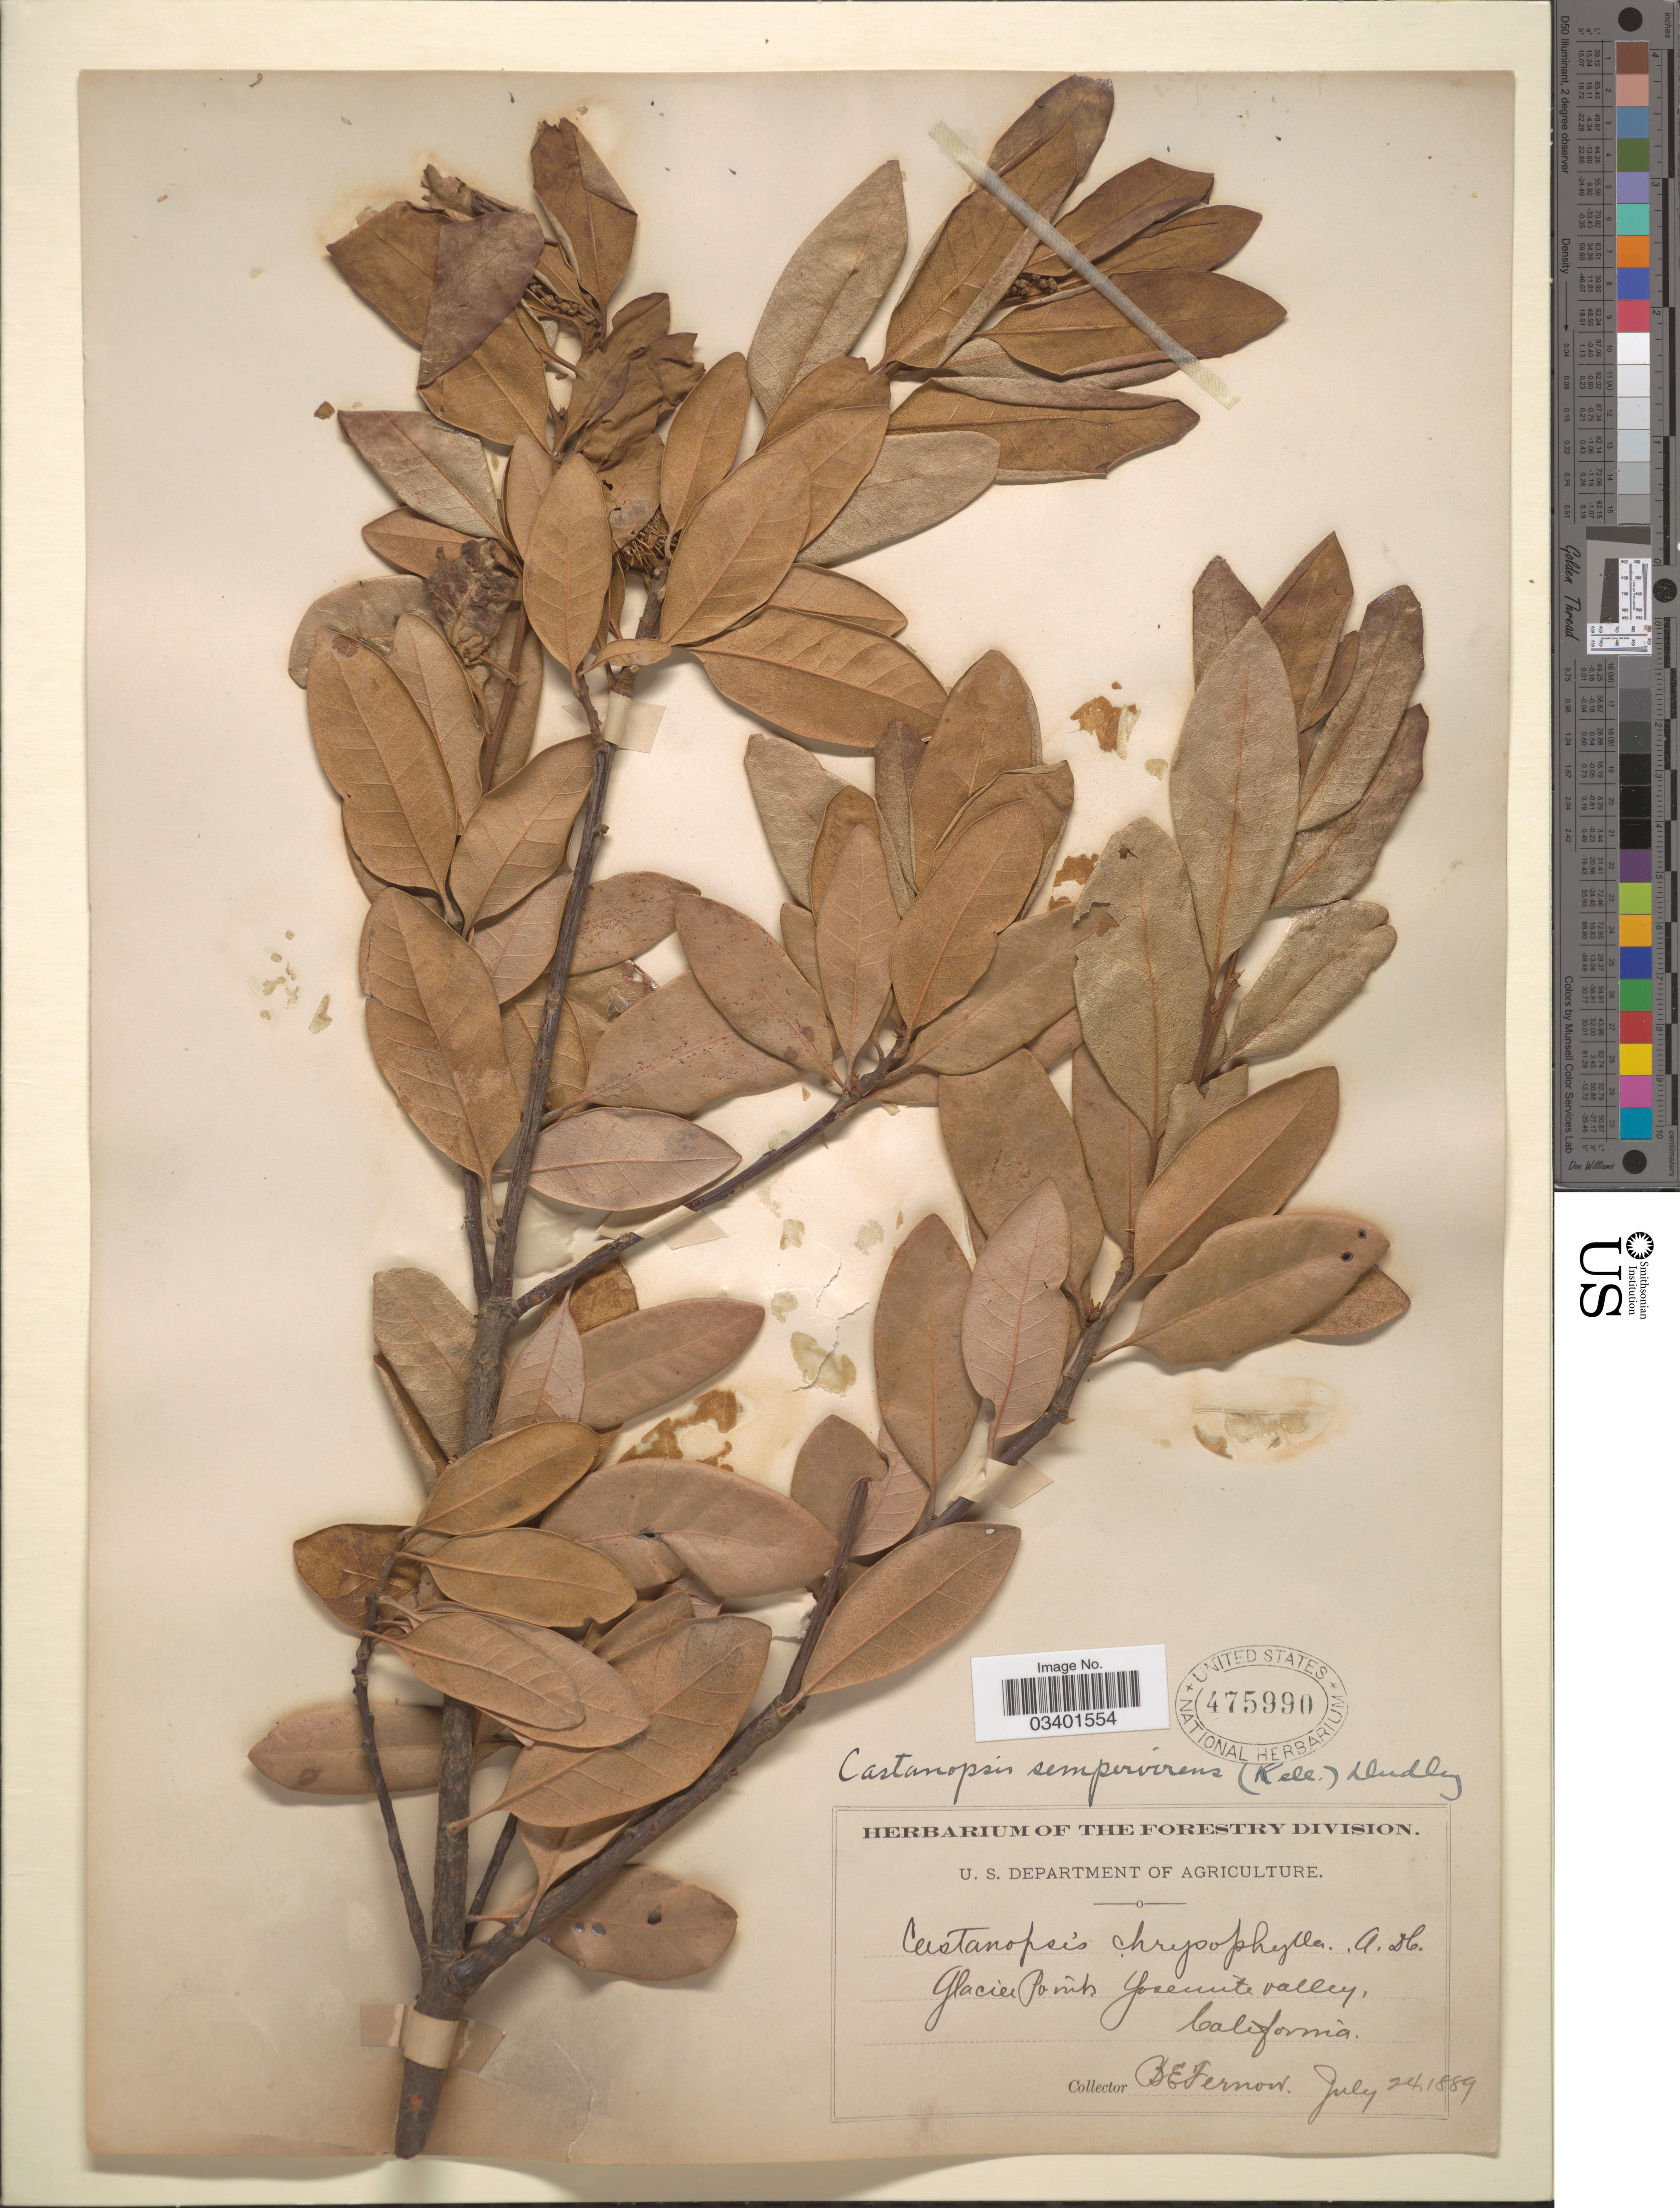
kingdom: Plantae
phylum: Tracheophyta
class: Magnoliopsida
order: Fagales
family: Fagaceae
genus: Chrysolepis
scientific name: Chrysolepis sempervirens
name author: (Kellogg) Hjelmq.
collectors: B. Fernow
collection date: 1889-07-24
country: United States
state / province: California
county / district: Mariposa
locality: Glacier Points, Yosemite valley.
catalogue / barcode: US 475990